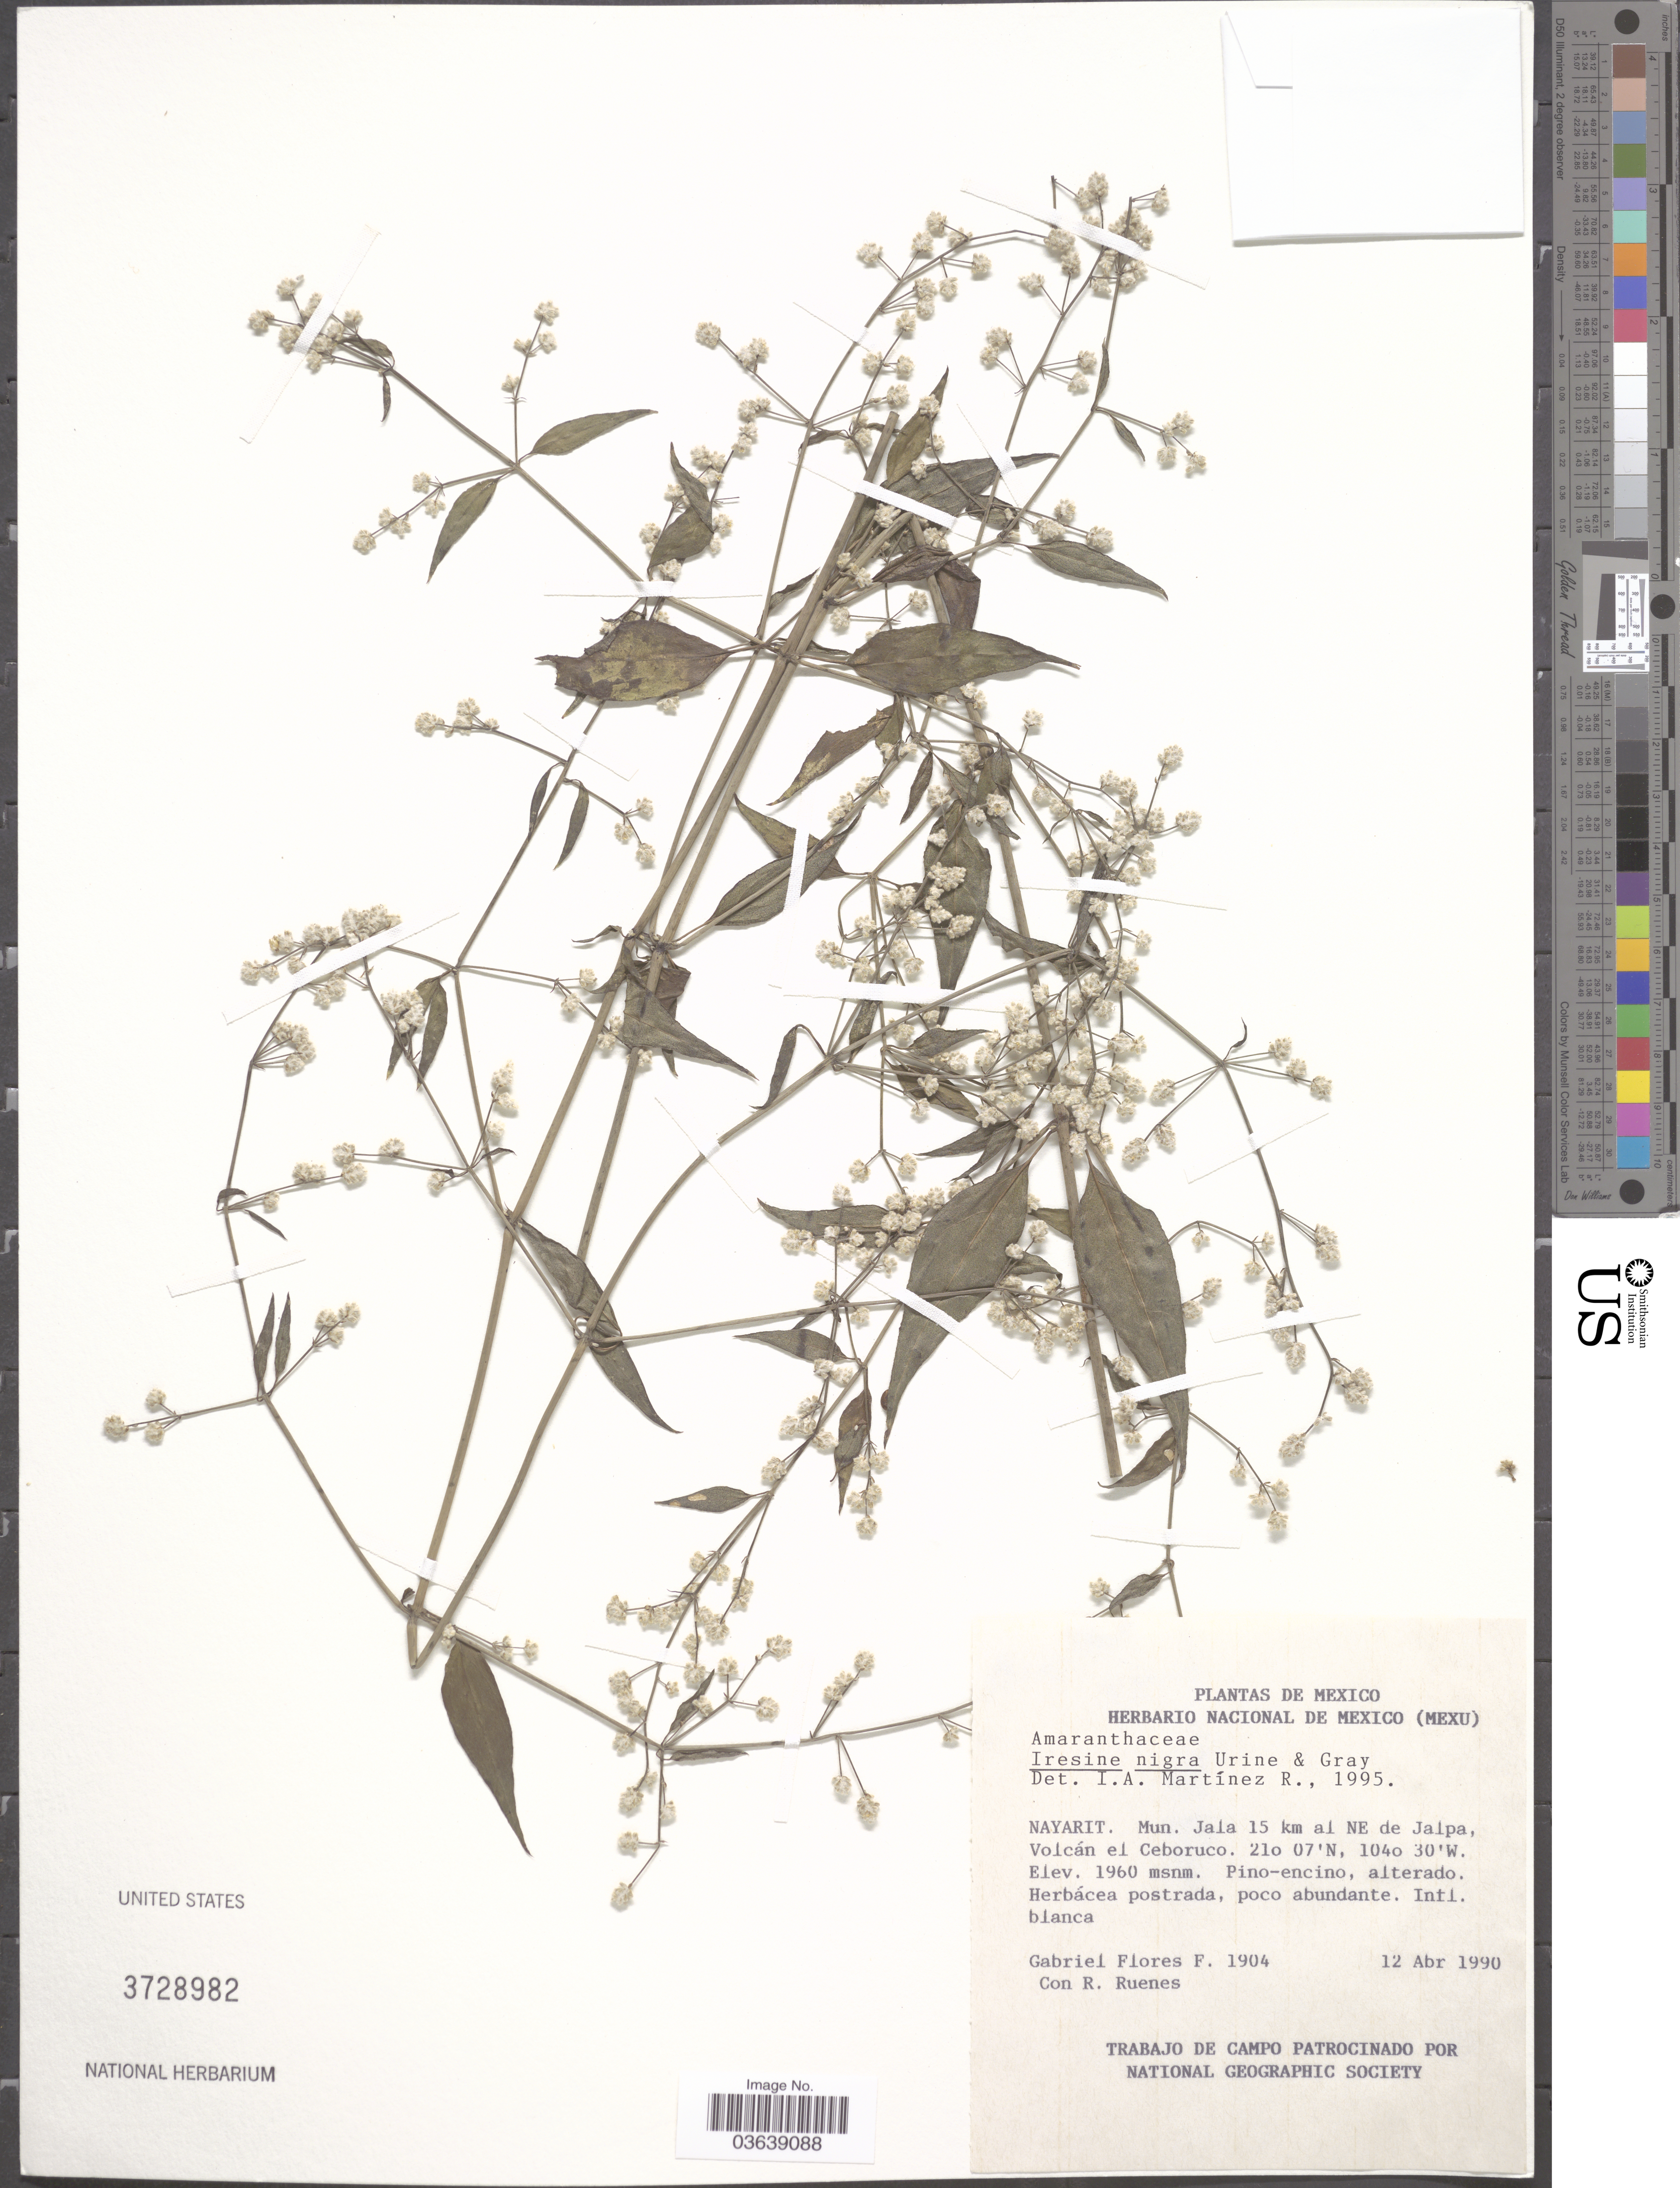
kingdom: Plantae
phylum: Tracheophyta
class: Magnoliopsida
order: Caryophyllales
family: Amaranthaceae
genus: Iresine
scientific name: Iresine nigra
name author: Uline & W.L. Bray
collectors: G. Flores F. & R. Ruenes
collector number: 1904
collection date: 1990-04-12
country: Mexico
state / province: Nayarit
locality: Mun. Jala 15 km al NE de Jalpa, Volcán el Ceboruco.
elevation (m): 1960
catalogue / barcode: US 3728982